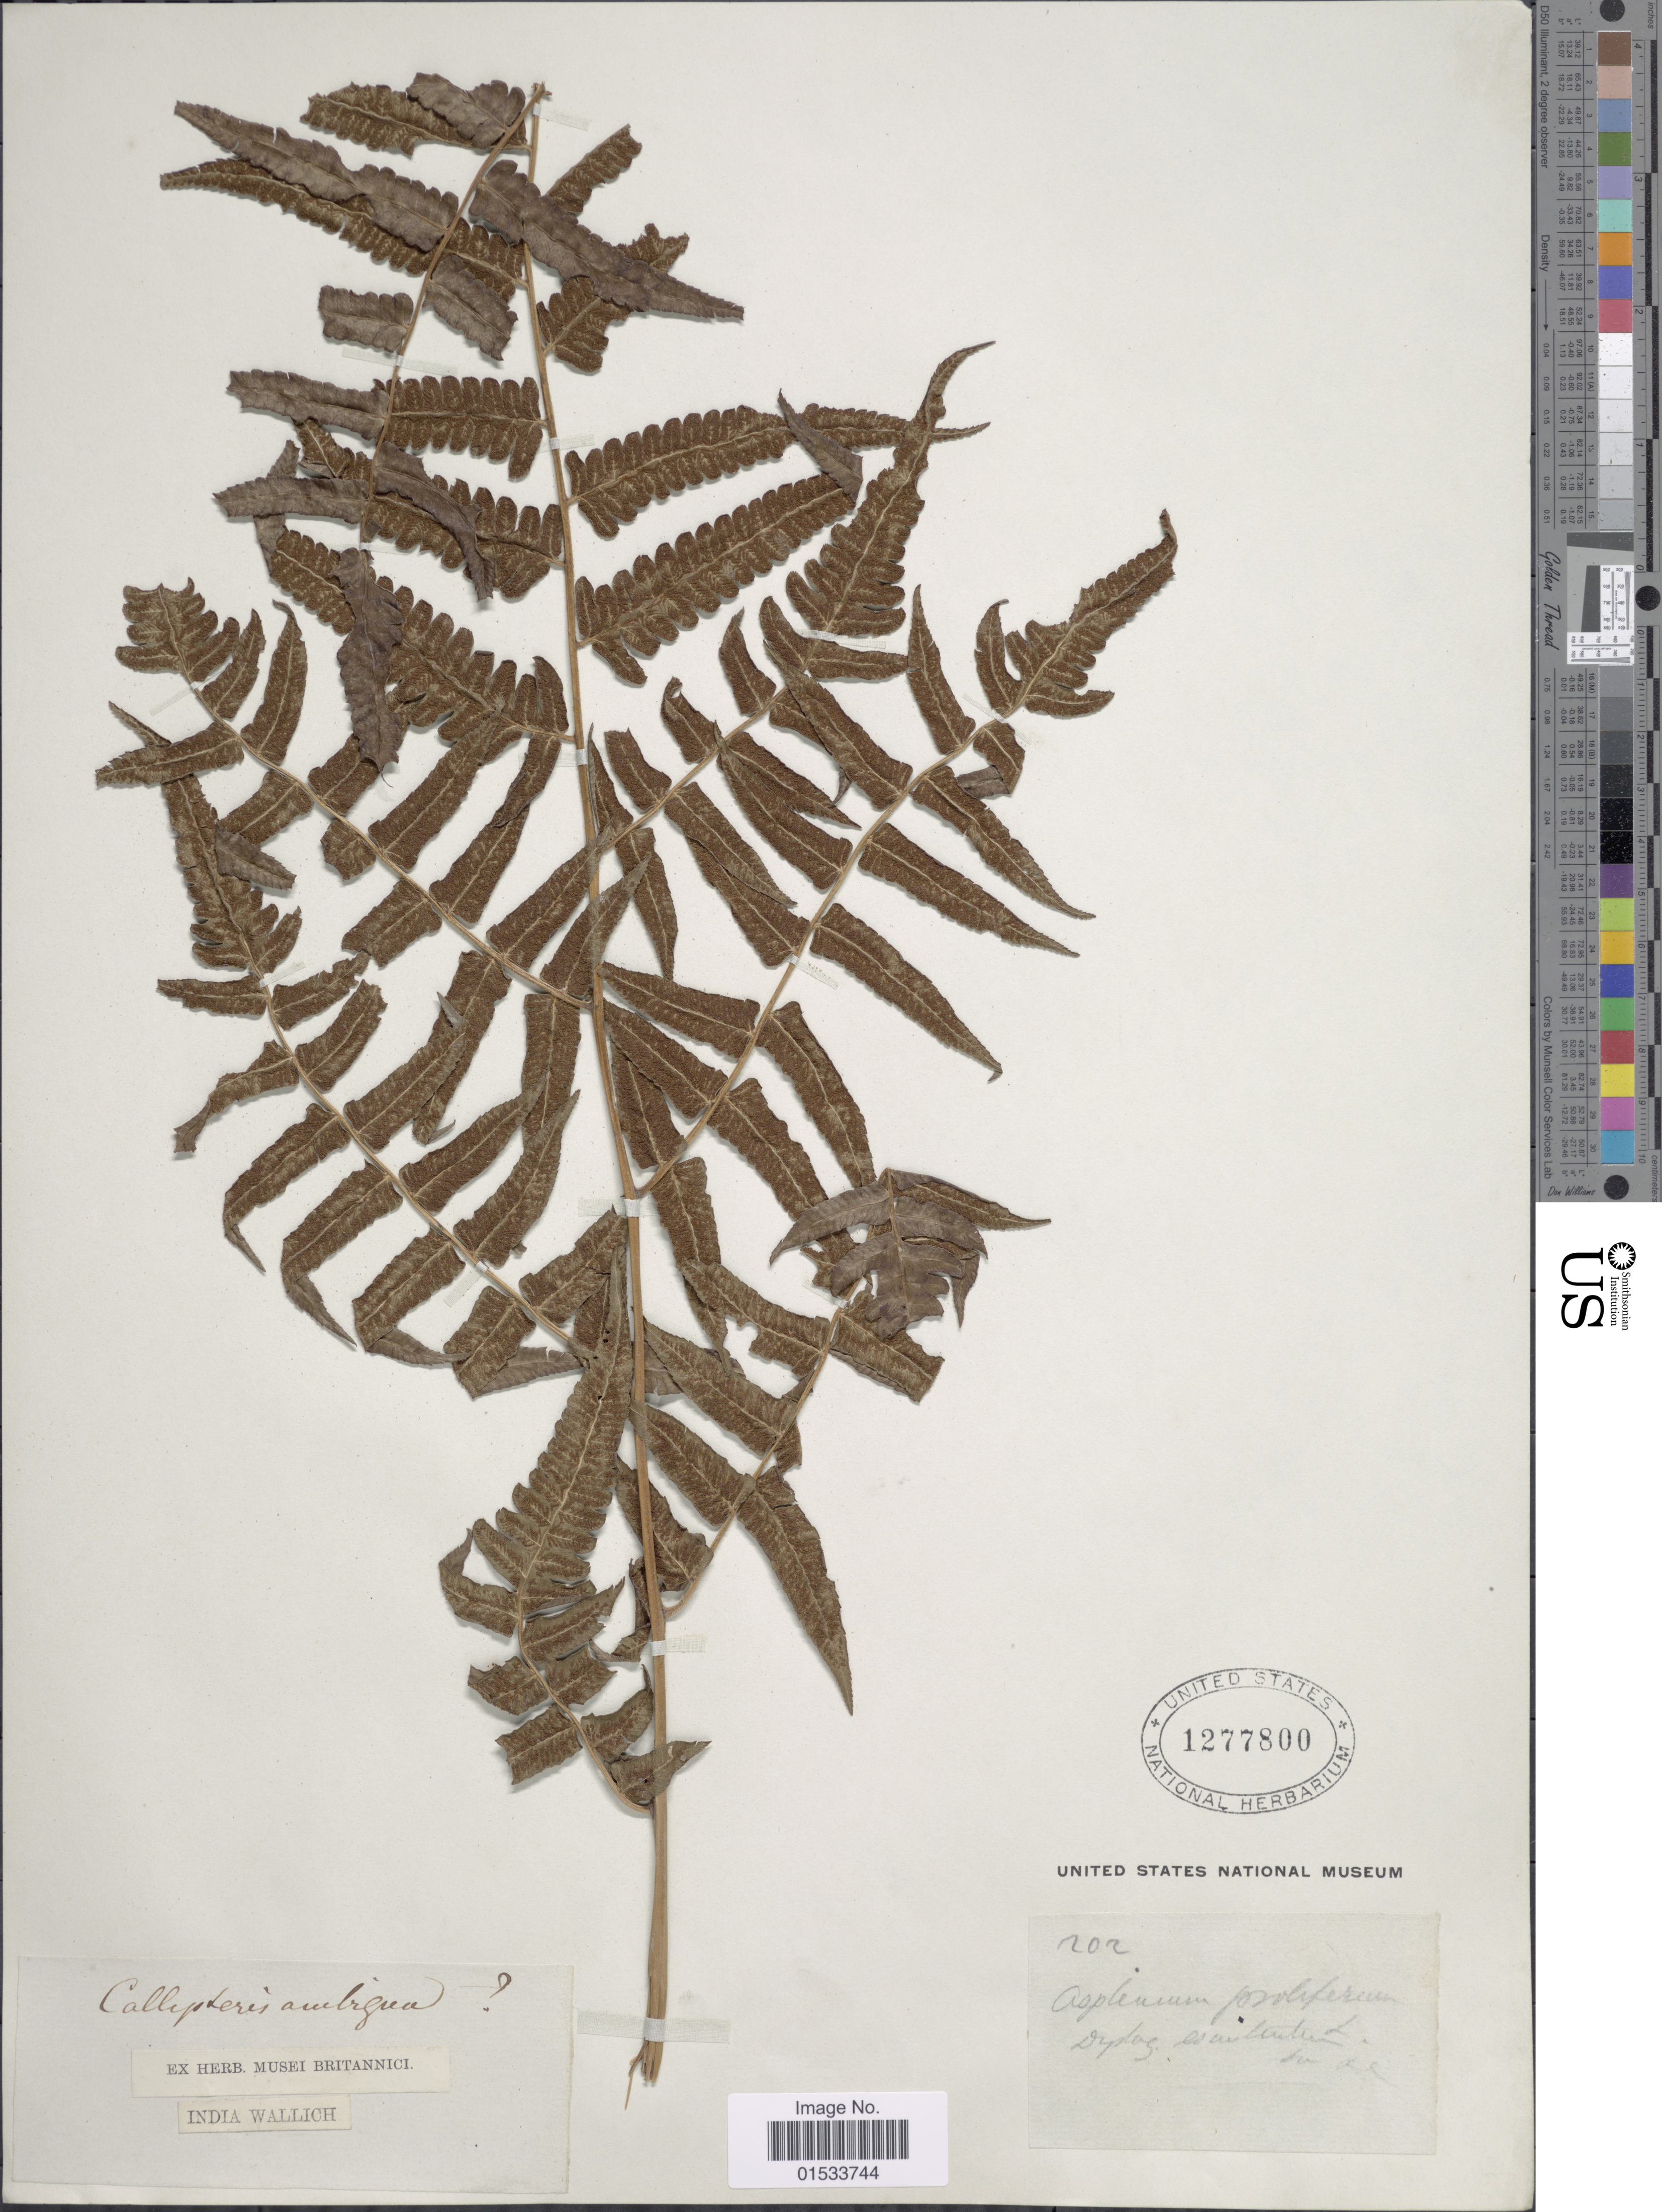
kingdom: Plantae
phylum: Tracheophyta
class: Polypodiopsida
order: Polypodiales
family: Athyriaceae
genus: Diplazium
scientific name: Diplazium esculentum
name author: (Retz.) Sw.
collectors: -- Wallich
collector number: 202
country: India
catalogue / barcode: US 1277800